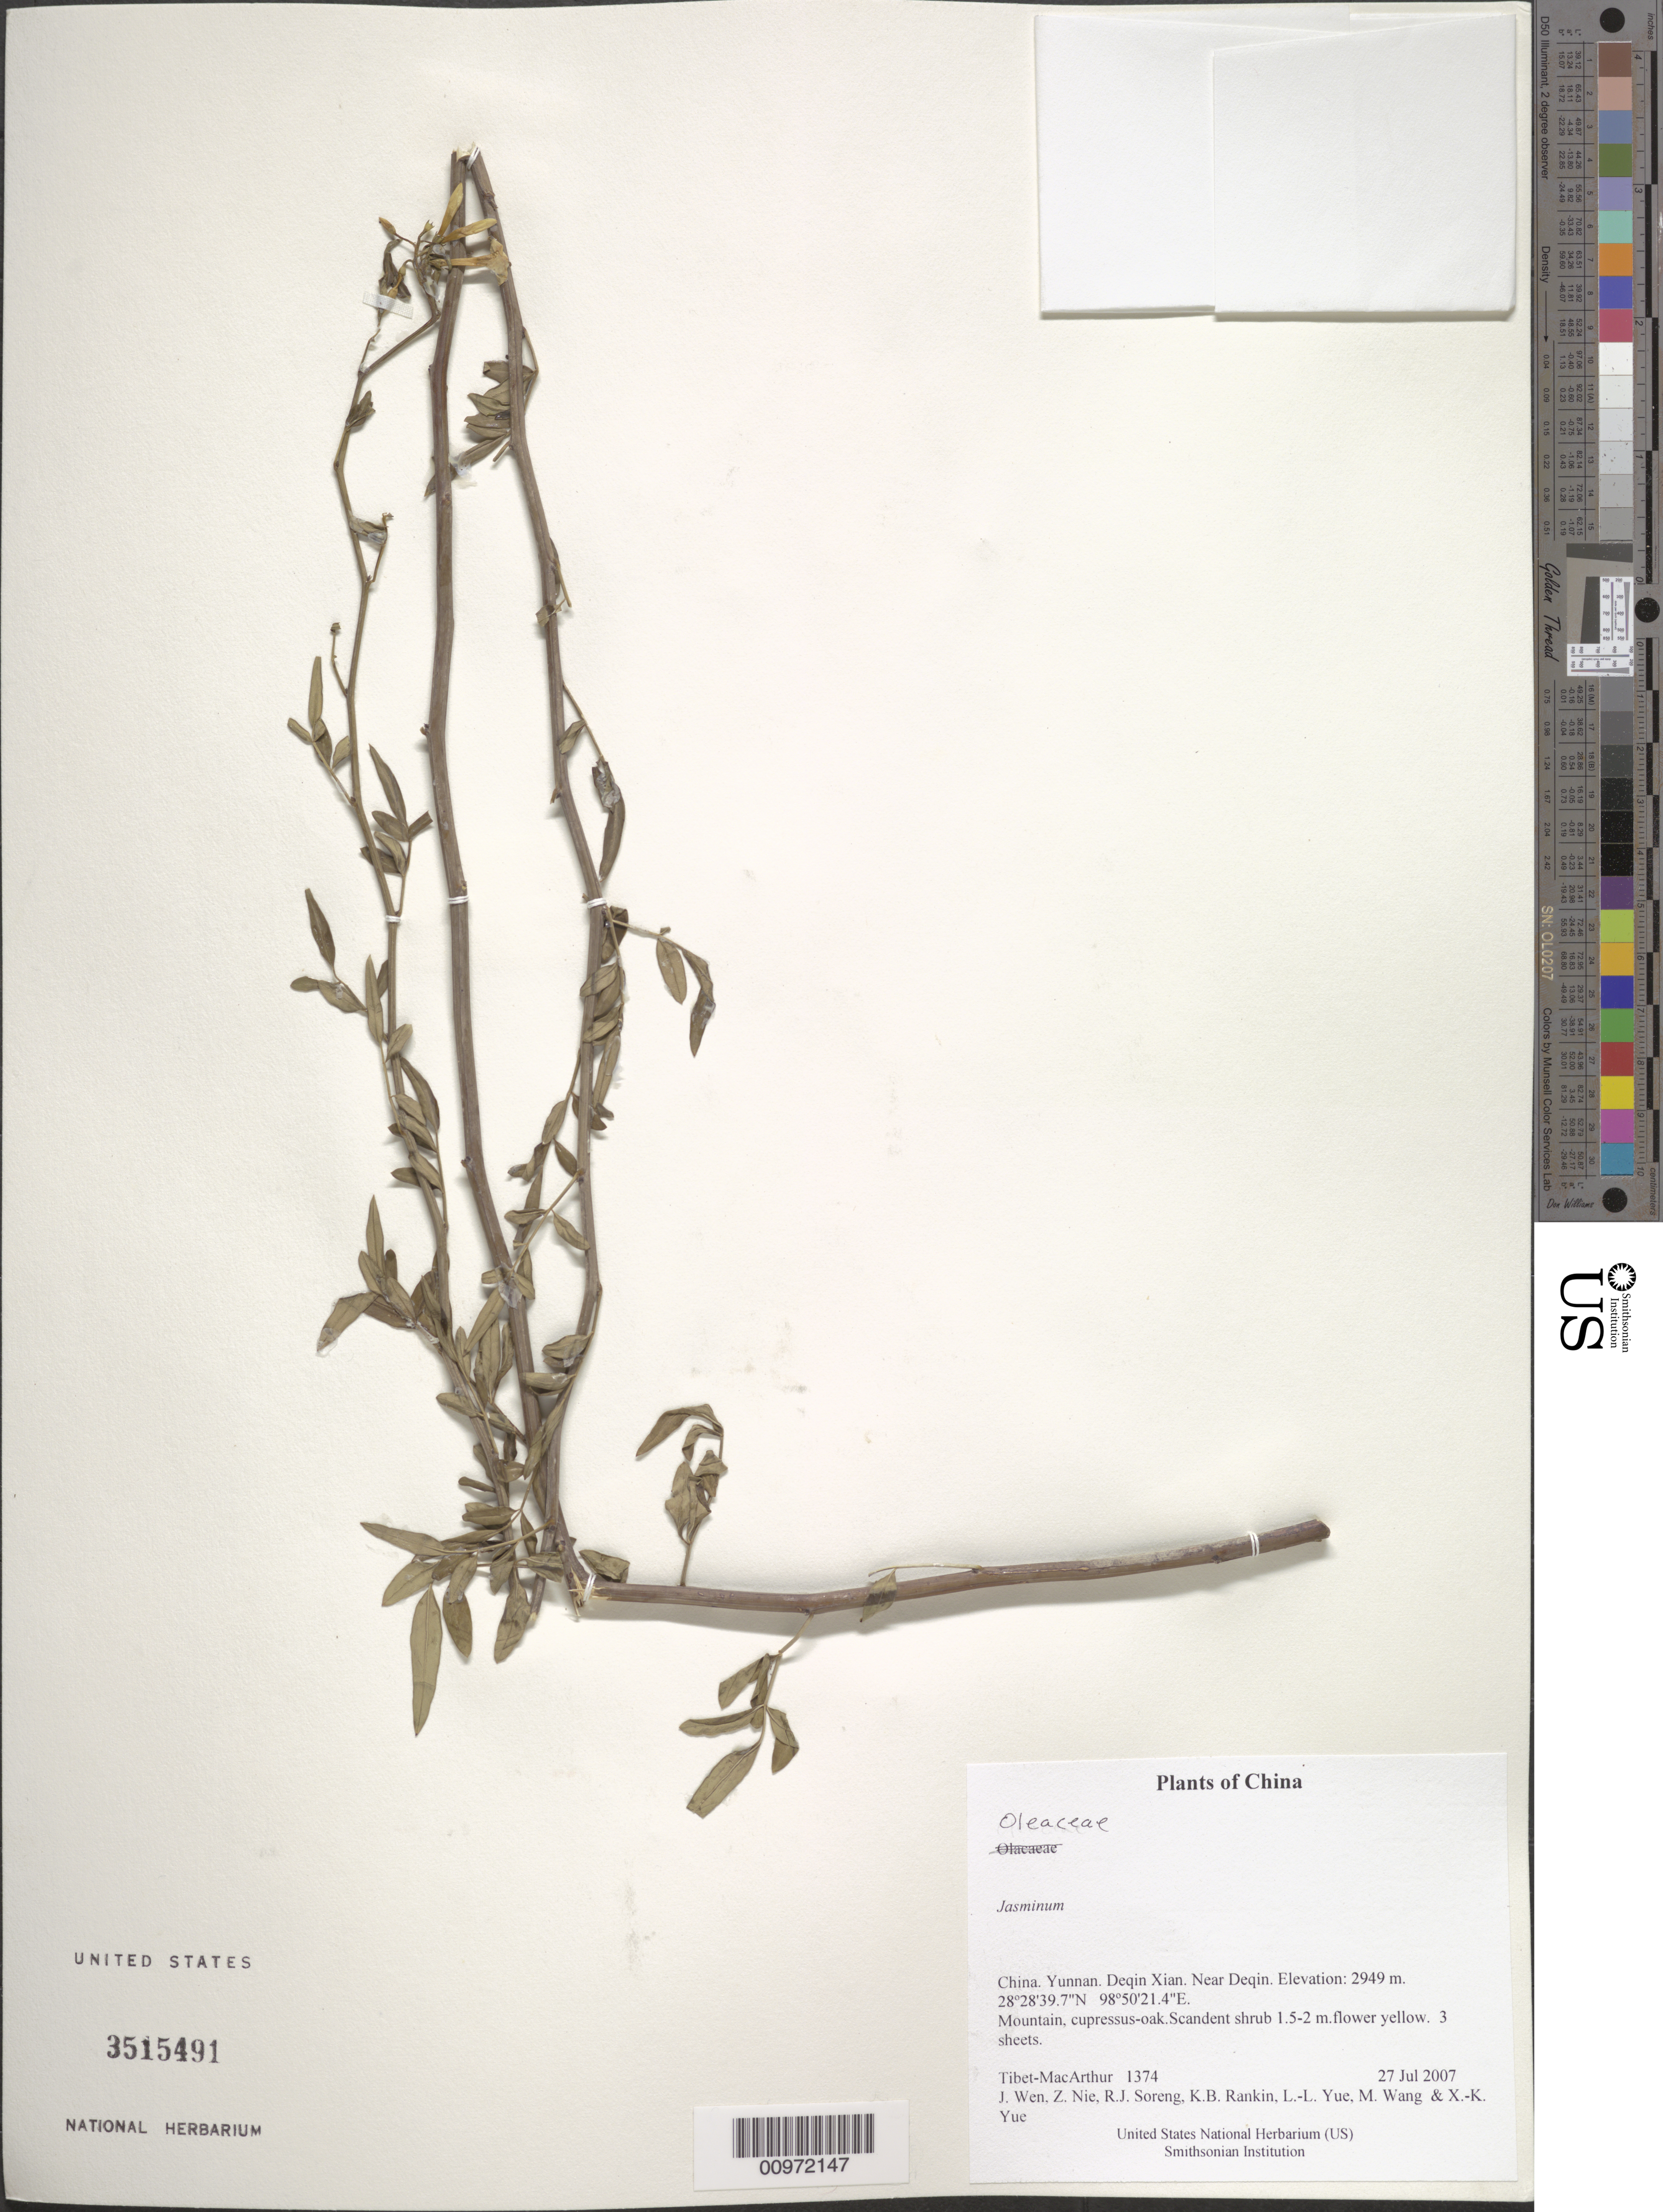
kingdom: Plantae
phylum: Tracheophyta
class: Magnoliopsida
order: Lamiales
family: Oleaceae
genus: Jasminum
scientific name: Jasminum sp.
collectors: Tibet-MacArthur, J. Wen, Z. Nie, R. J. Soreng, K. Rankin, L. Yue, M. Wang & X. Yue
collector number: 1374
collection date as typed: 27 Jul 2007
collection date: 2007-07-27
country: China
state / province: Yunnan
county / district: Deqin Xian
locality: Near Deqin.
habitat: Mountain, cupressus-oak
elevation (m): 2949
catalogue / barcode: US 3515491